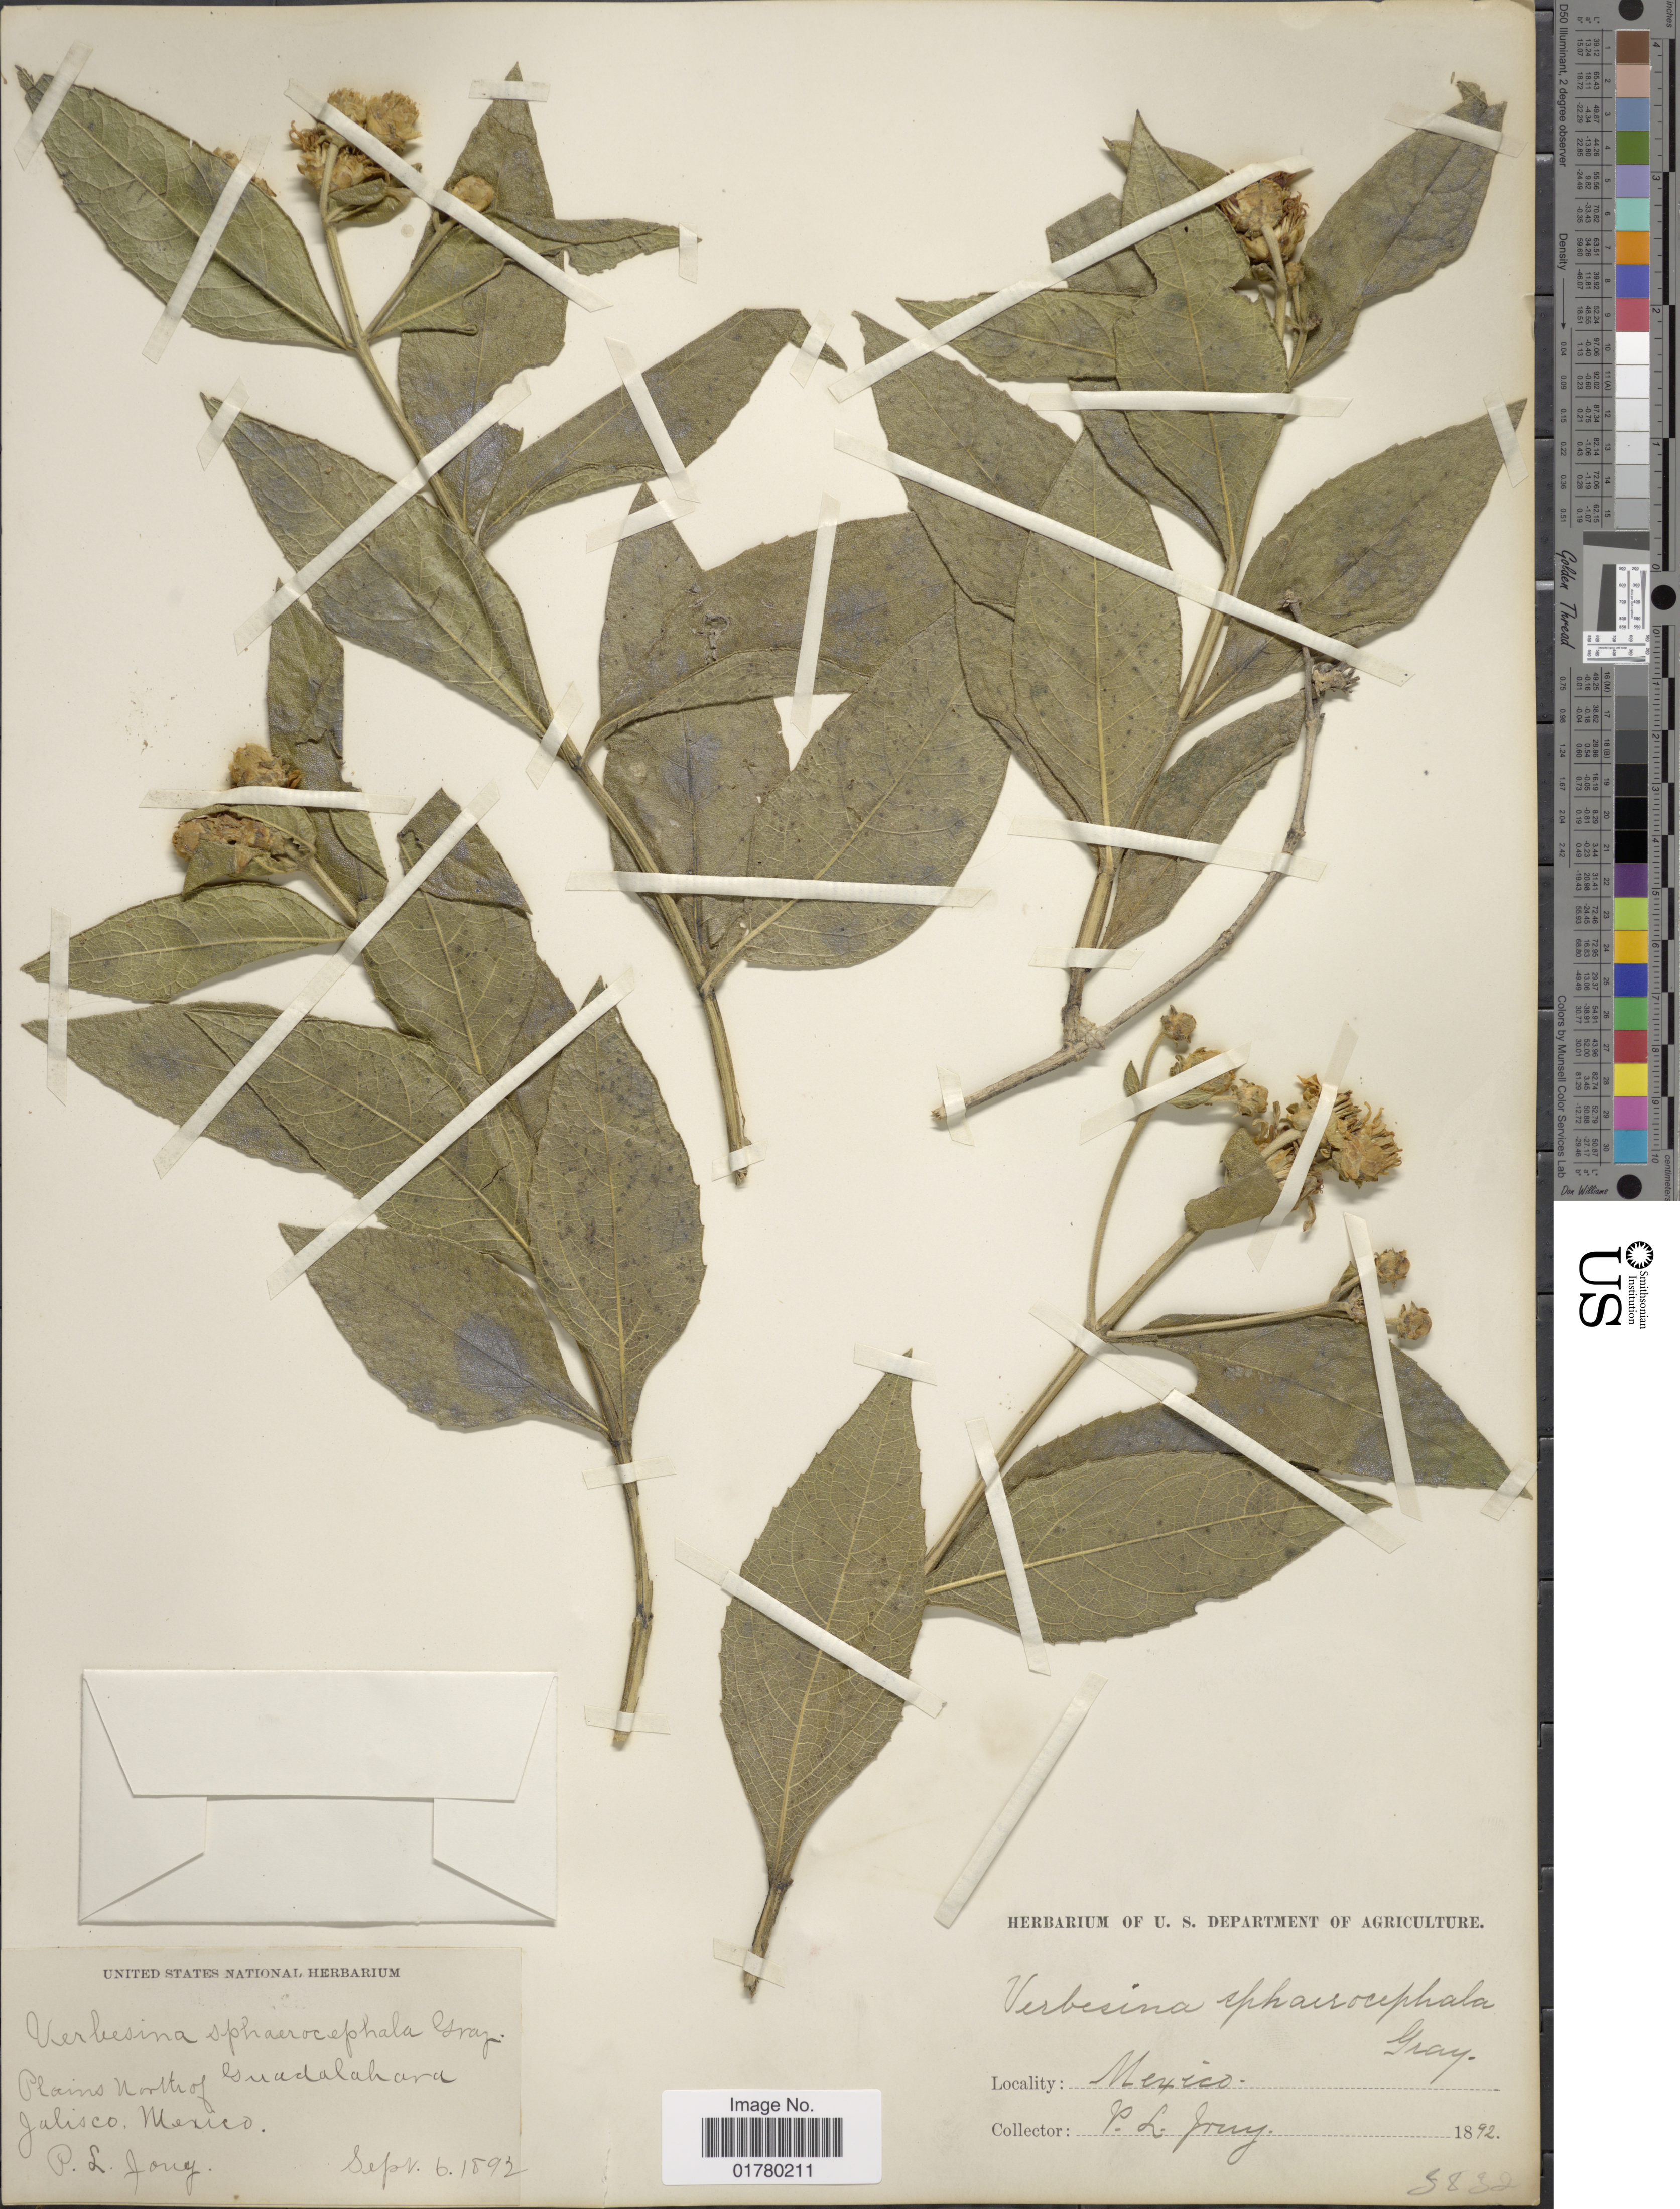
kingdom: Plantae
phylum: Tracheophyta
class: Magnoliopsida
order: Asterales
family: Asteraceae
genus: Verbesina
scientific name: Verbesina sphaerocephala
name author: A. Gray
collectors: P. Jouy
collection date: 1892-09-06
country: Mexico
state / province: Jalisco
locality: Plains north of Guadalahara